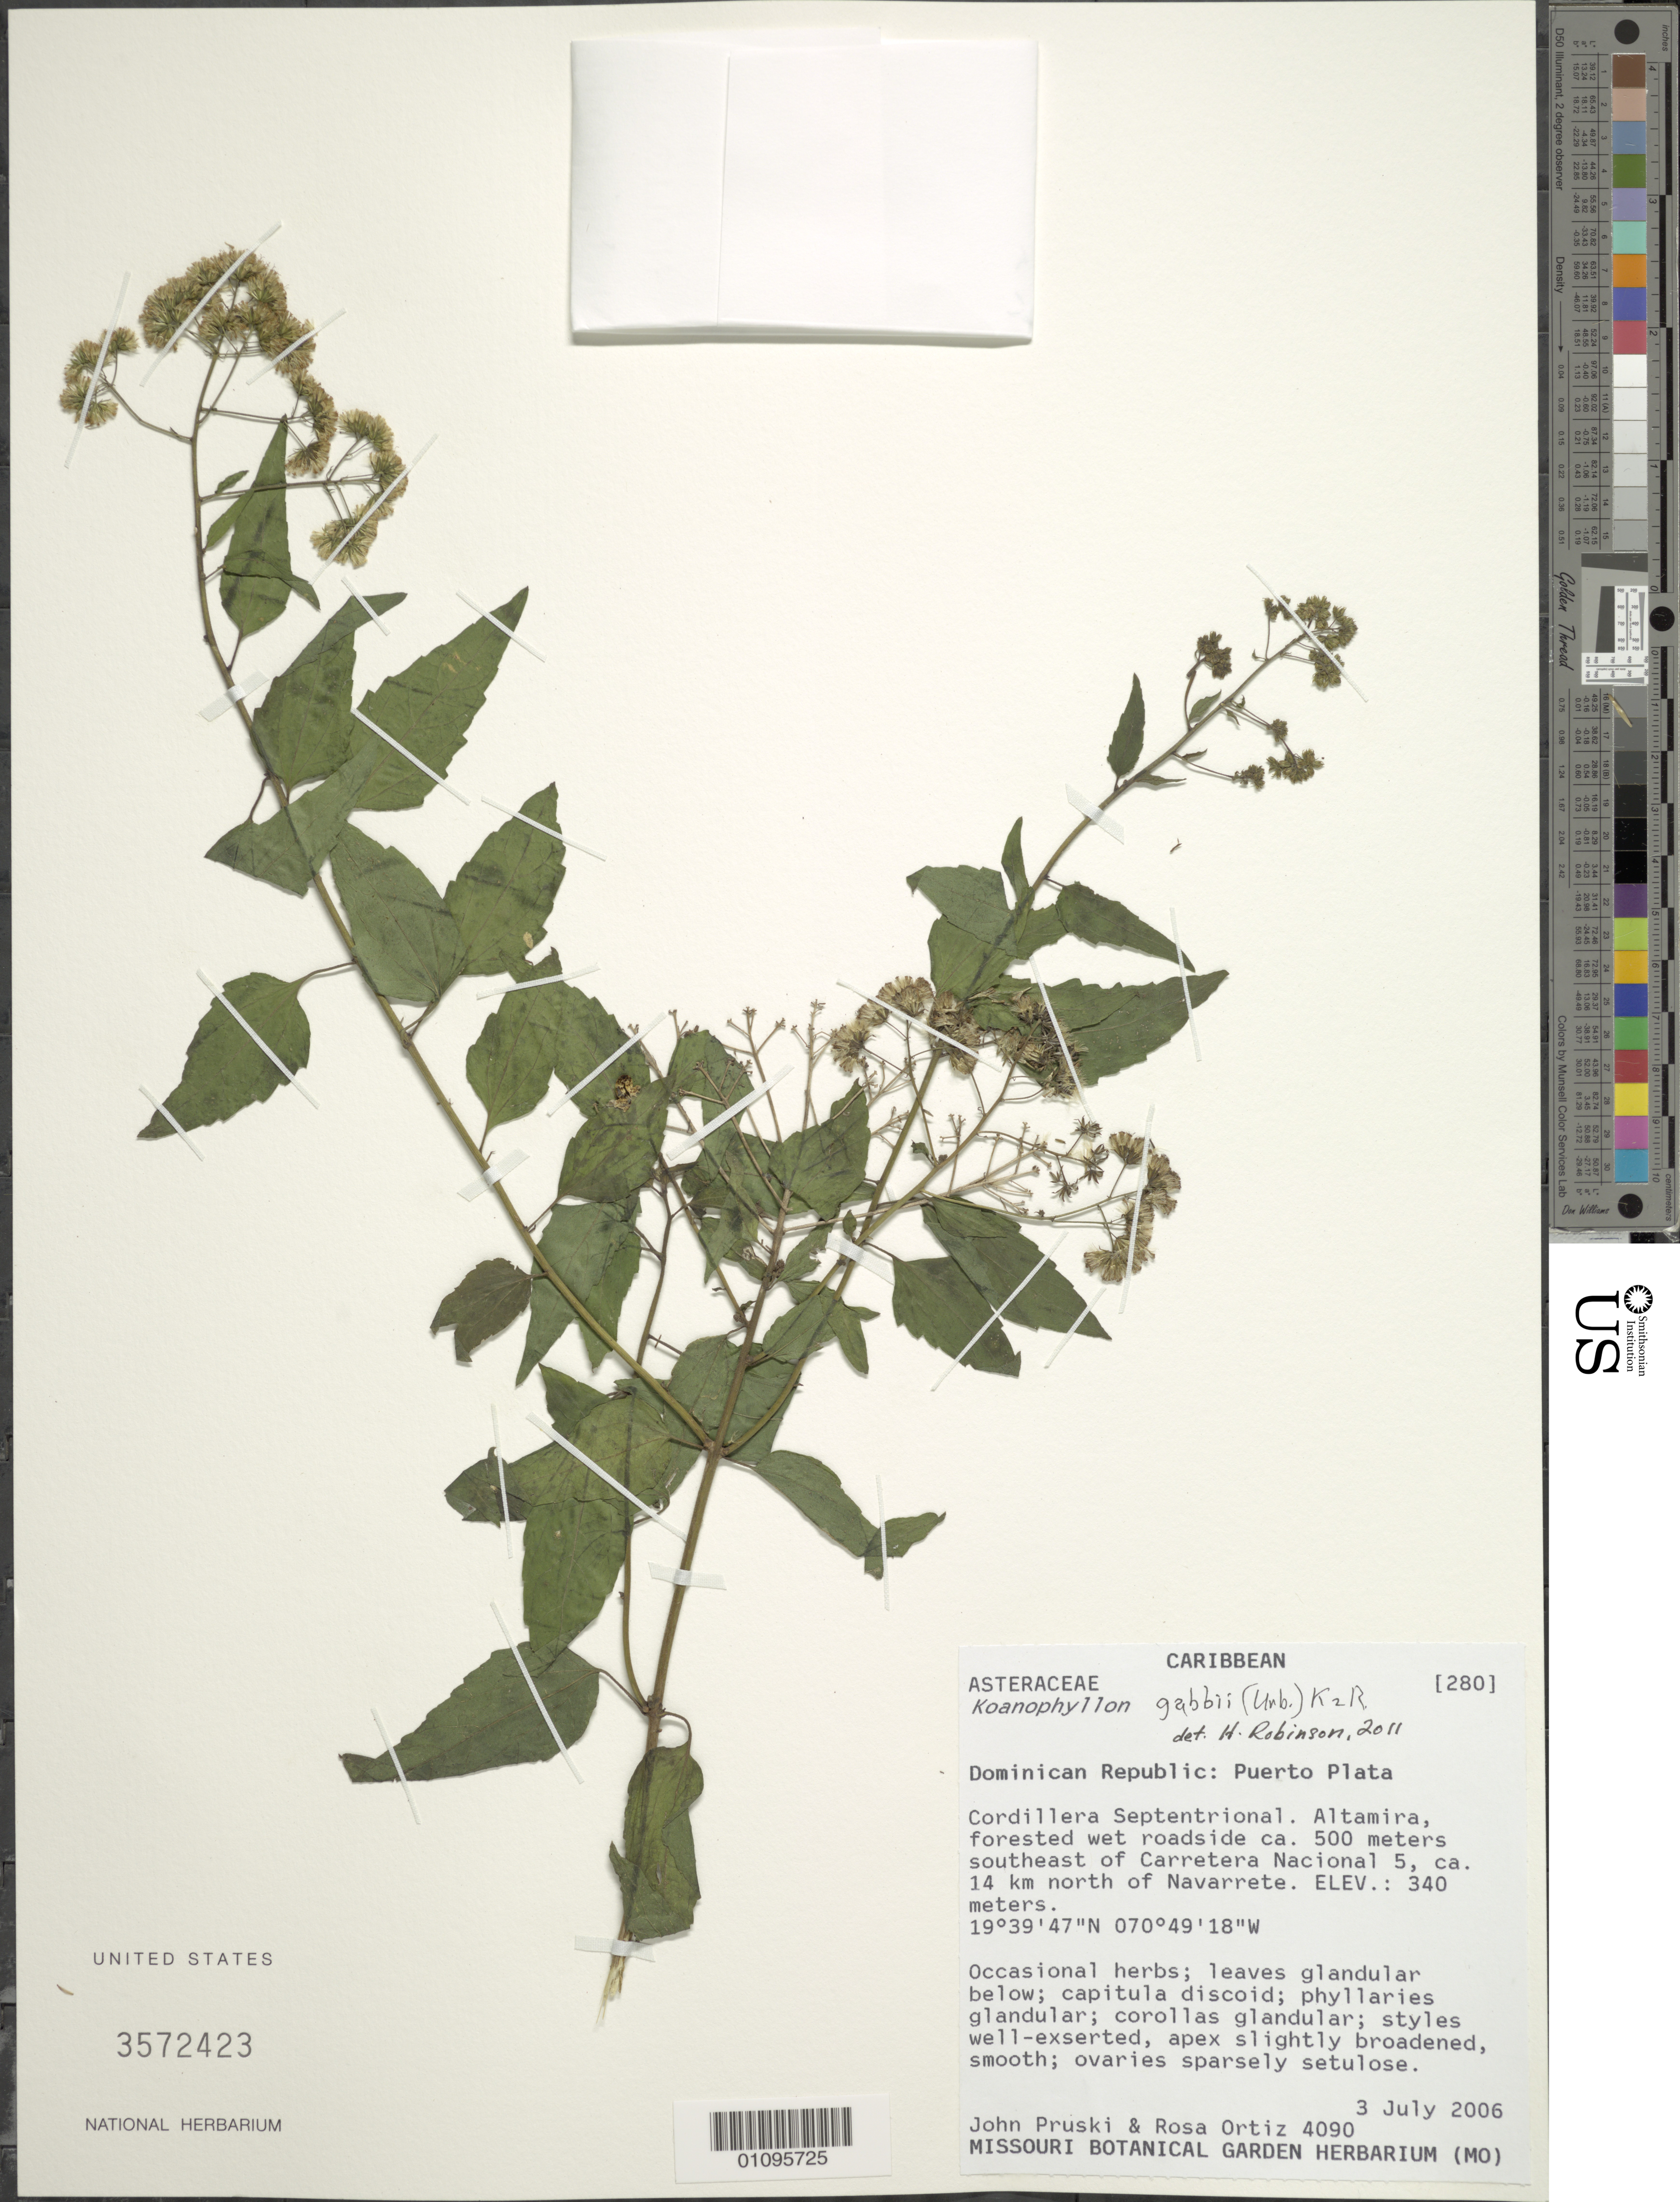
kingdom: Plantae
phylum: Tracheophyta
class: Magnoliopsida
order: Asterales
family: Asteraceae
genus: Koanophyllon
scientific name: Koanophyllon gabbii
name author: (Urb.) R.M. King & H. Rob.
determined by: Robinson, Harold E., (US)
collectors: J. F. Pruski & R. del C. Ortiz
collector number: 4090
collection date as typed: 03 Jul 2006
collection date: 2006-07-03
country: Dominican Republic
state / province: Puerto Plata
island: Hispaniola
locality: Cordillera Septentrional, Altamira, roadside ca. 500 m SE of Carretera Nacional 5, about 14 km N of Navarrete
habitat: Forested wet roadside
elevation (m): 340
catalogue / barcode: US 3572423